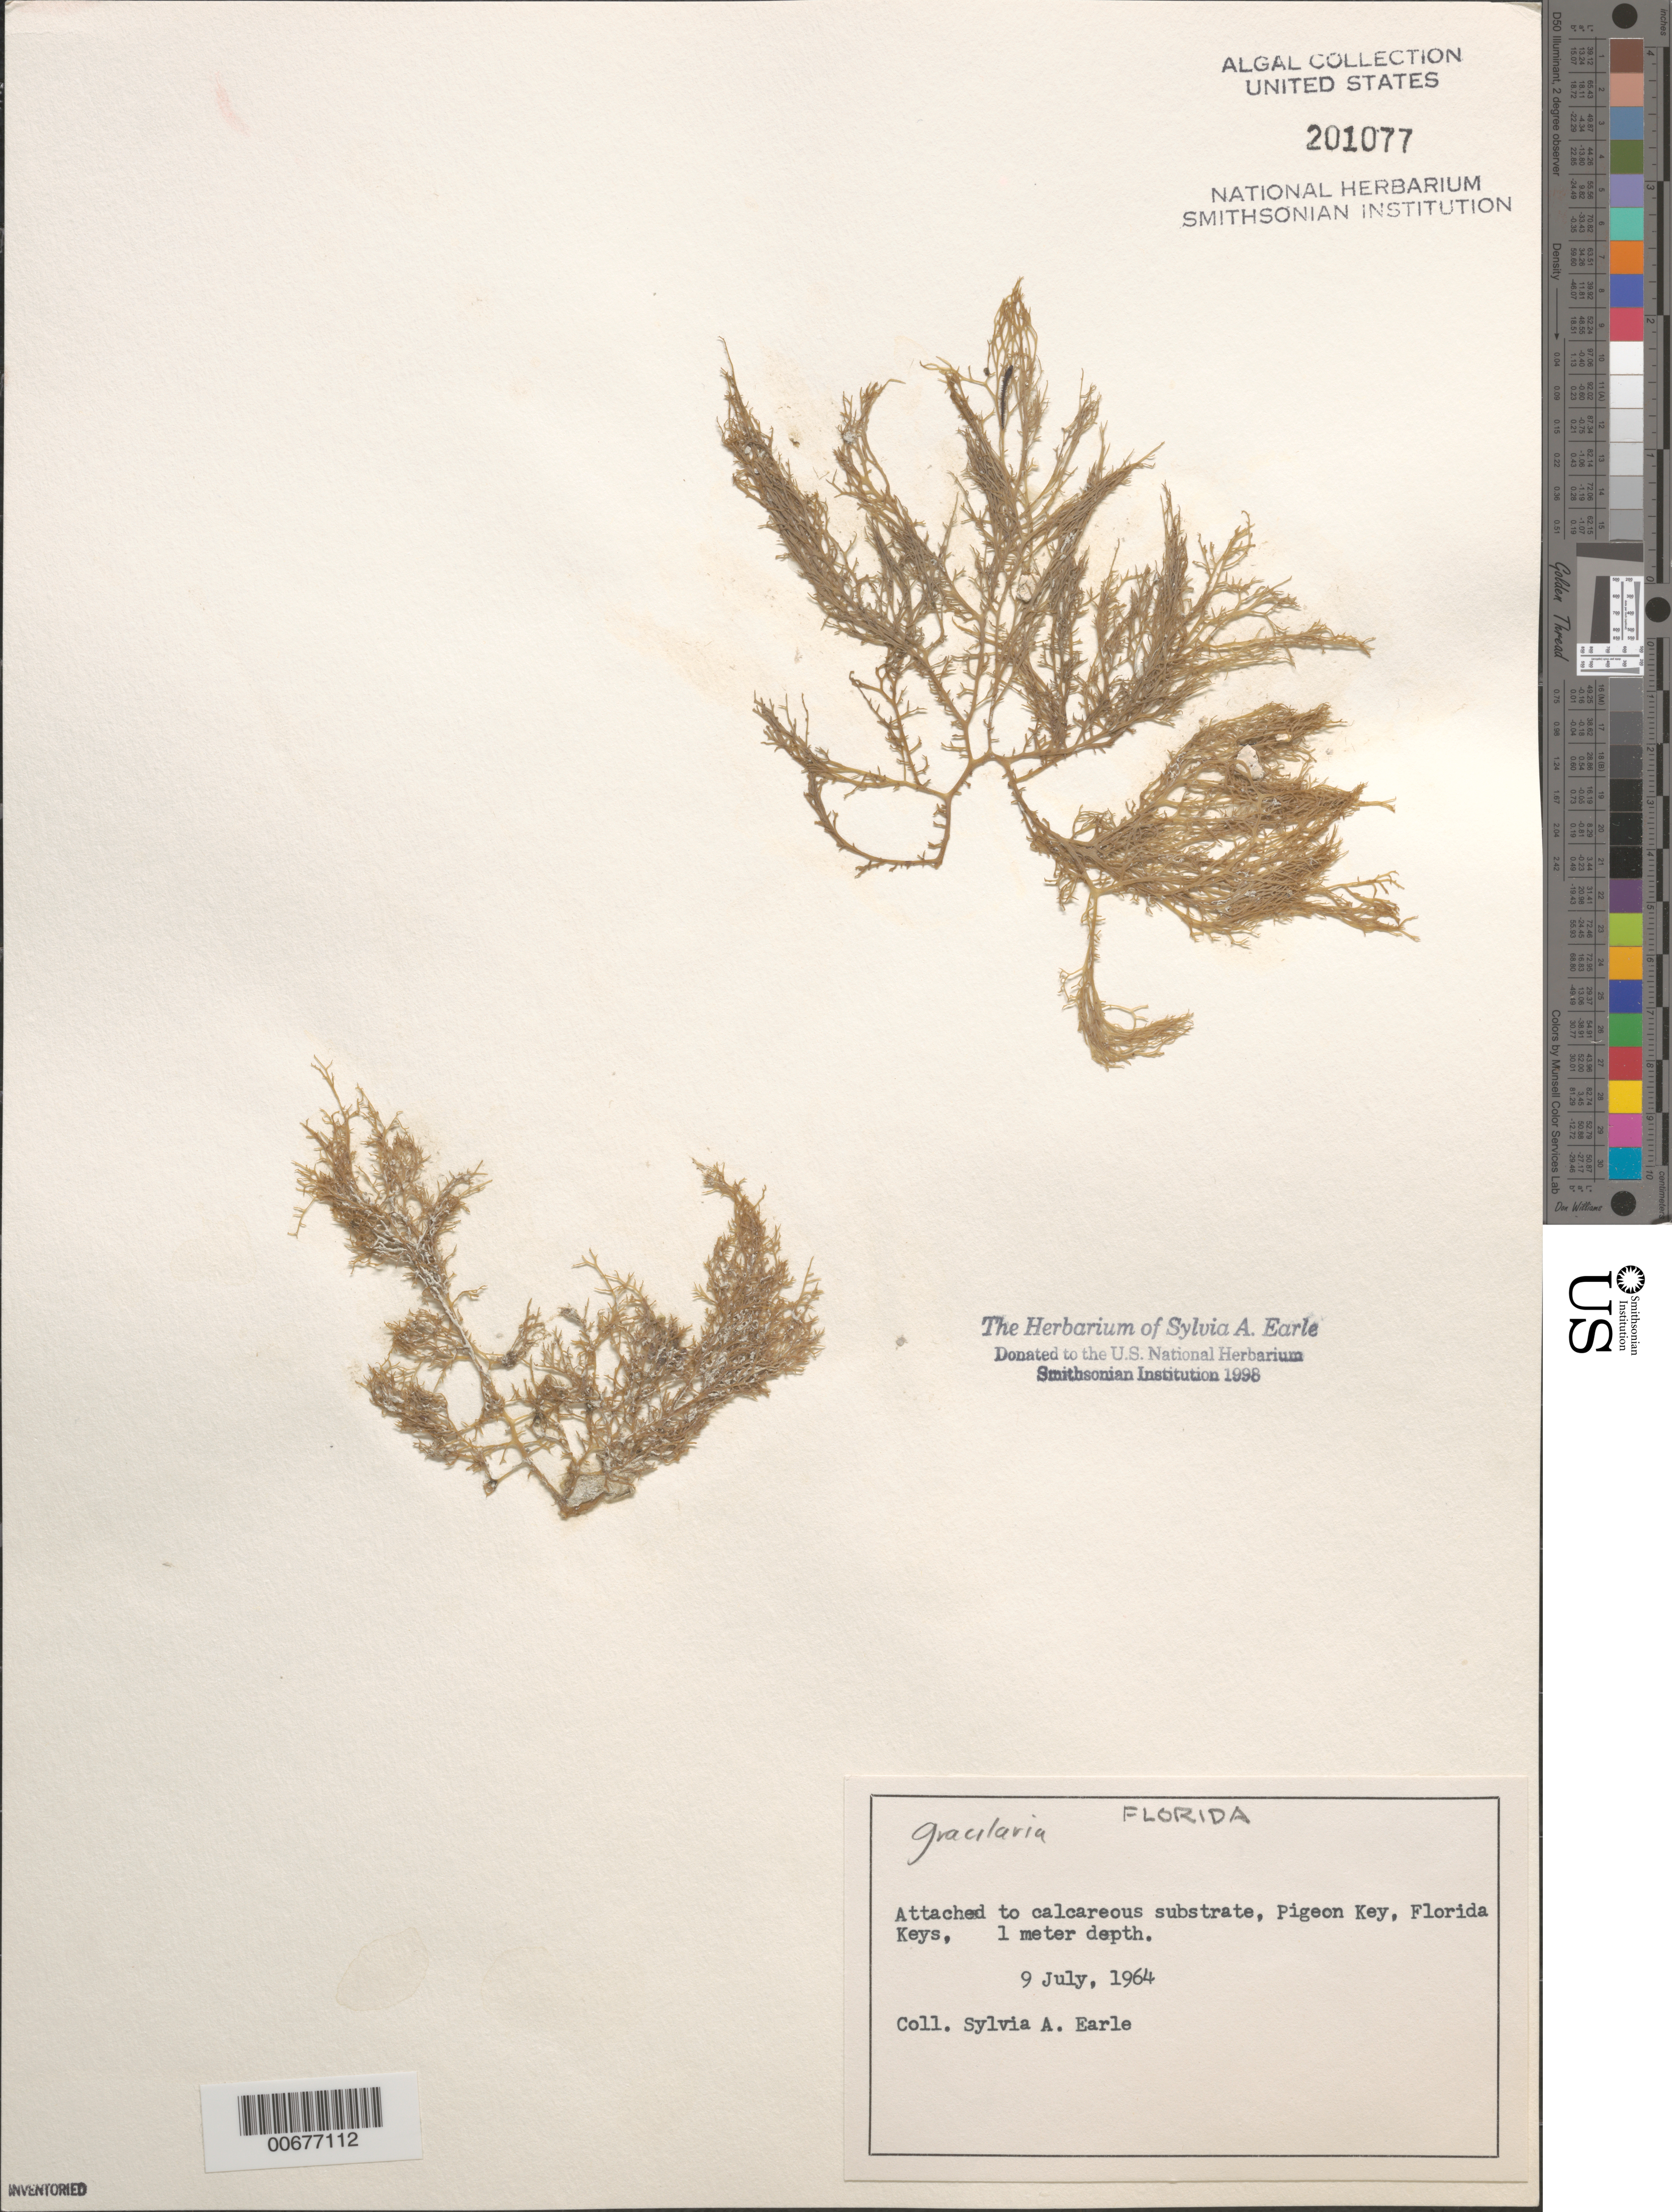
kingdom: Plantae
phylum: Rhodophyta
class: Florideophyceae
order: Gracilariales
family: Gracilariaceae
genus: Gracilaria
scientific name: Gracilaria sp.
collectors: S. A. Earle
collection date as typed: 09 Jul 1964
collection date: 1964-07-09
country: United States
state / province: Florida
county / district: Monroe County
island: Pigeon Key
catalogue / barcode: US 201077